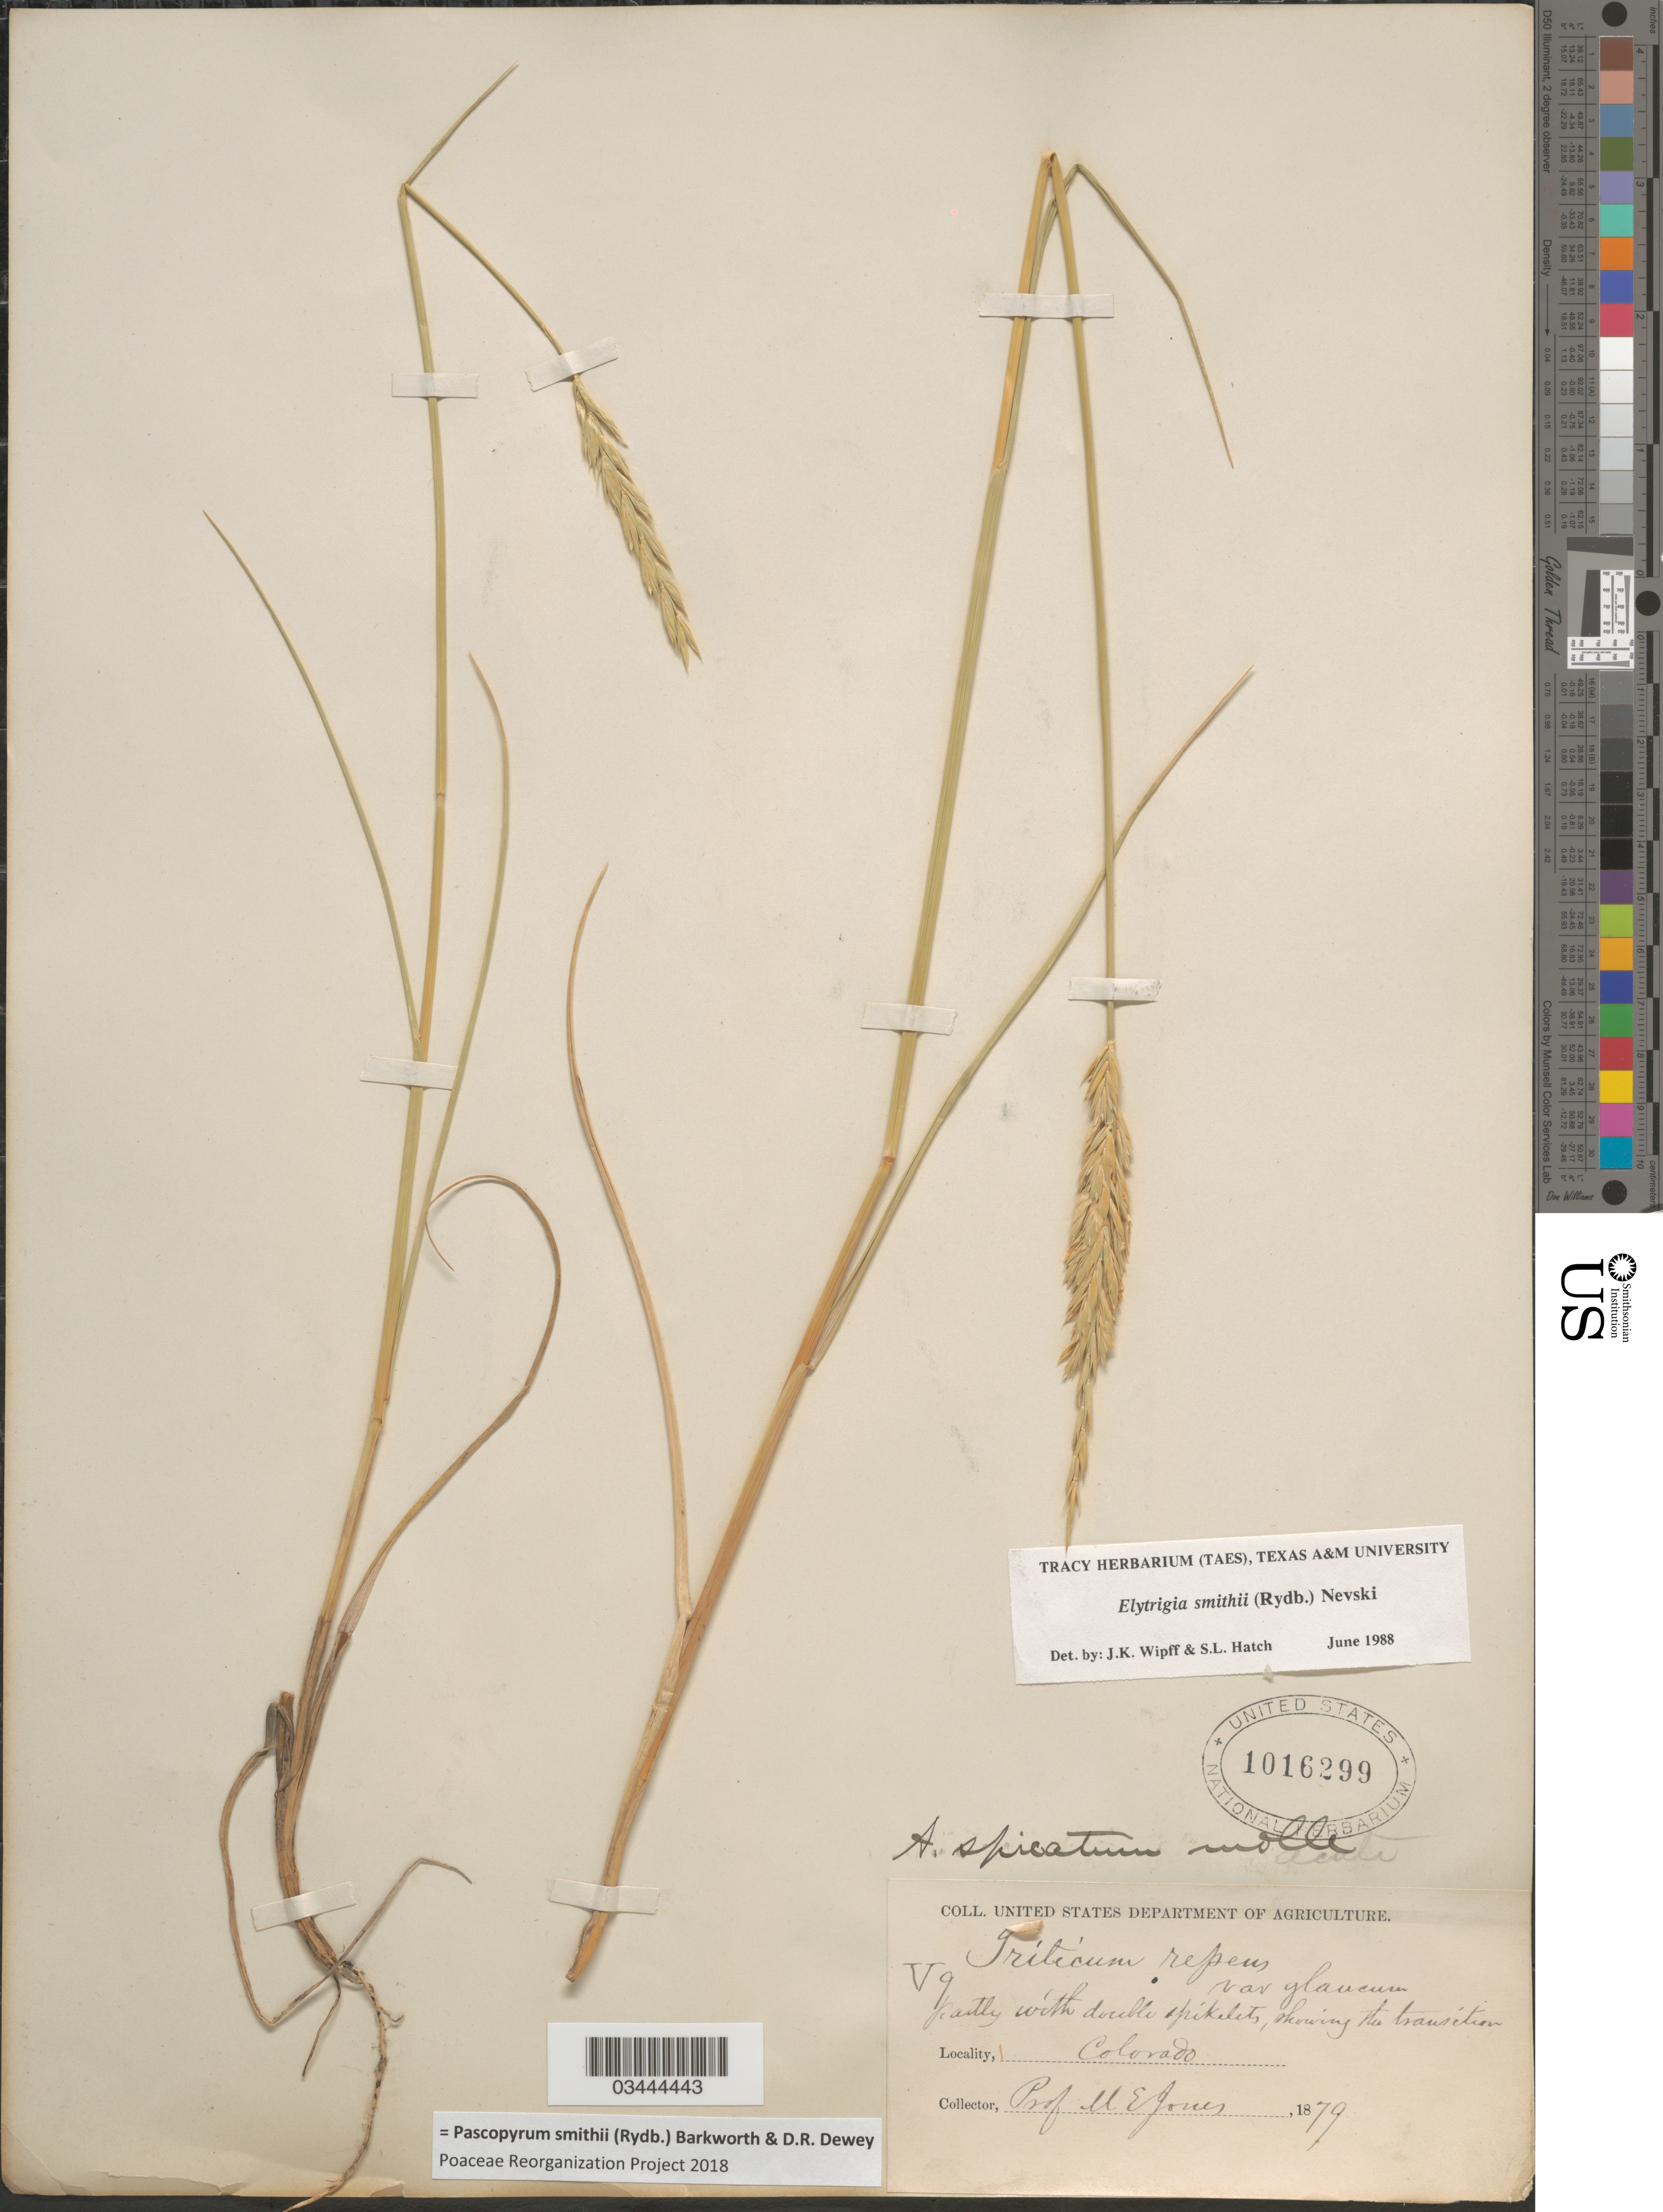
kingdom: Plantae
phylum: Tracheophyta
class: Liliopsida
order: Poales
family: Poaceae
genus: Pascopyrum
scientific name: Pascopyrum smithii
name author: (Rydb.) Barkworth & Dewey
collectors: M. E. Jones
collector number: V9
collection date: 1879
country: United States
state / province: Colorado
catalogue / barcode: US 1016299